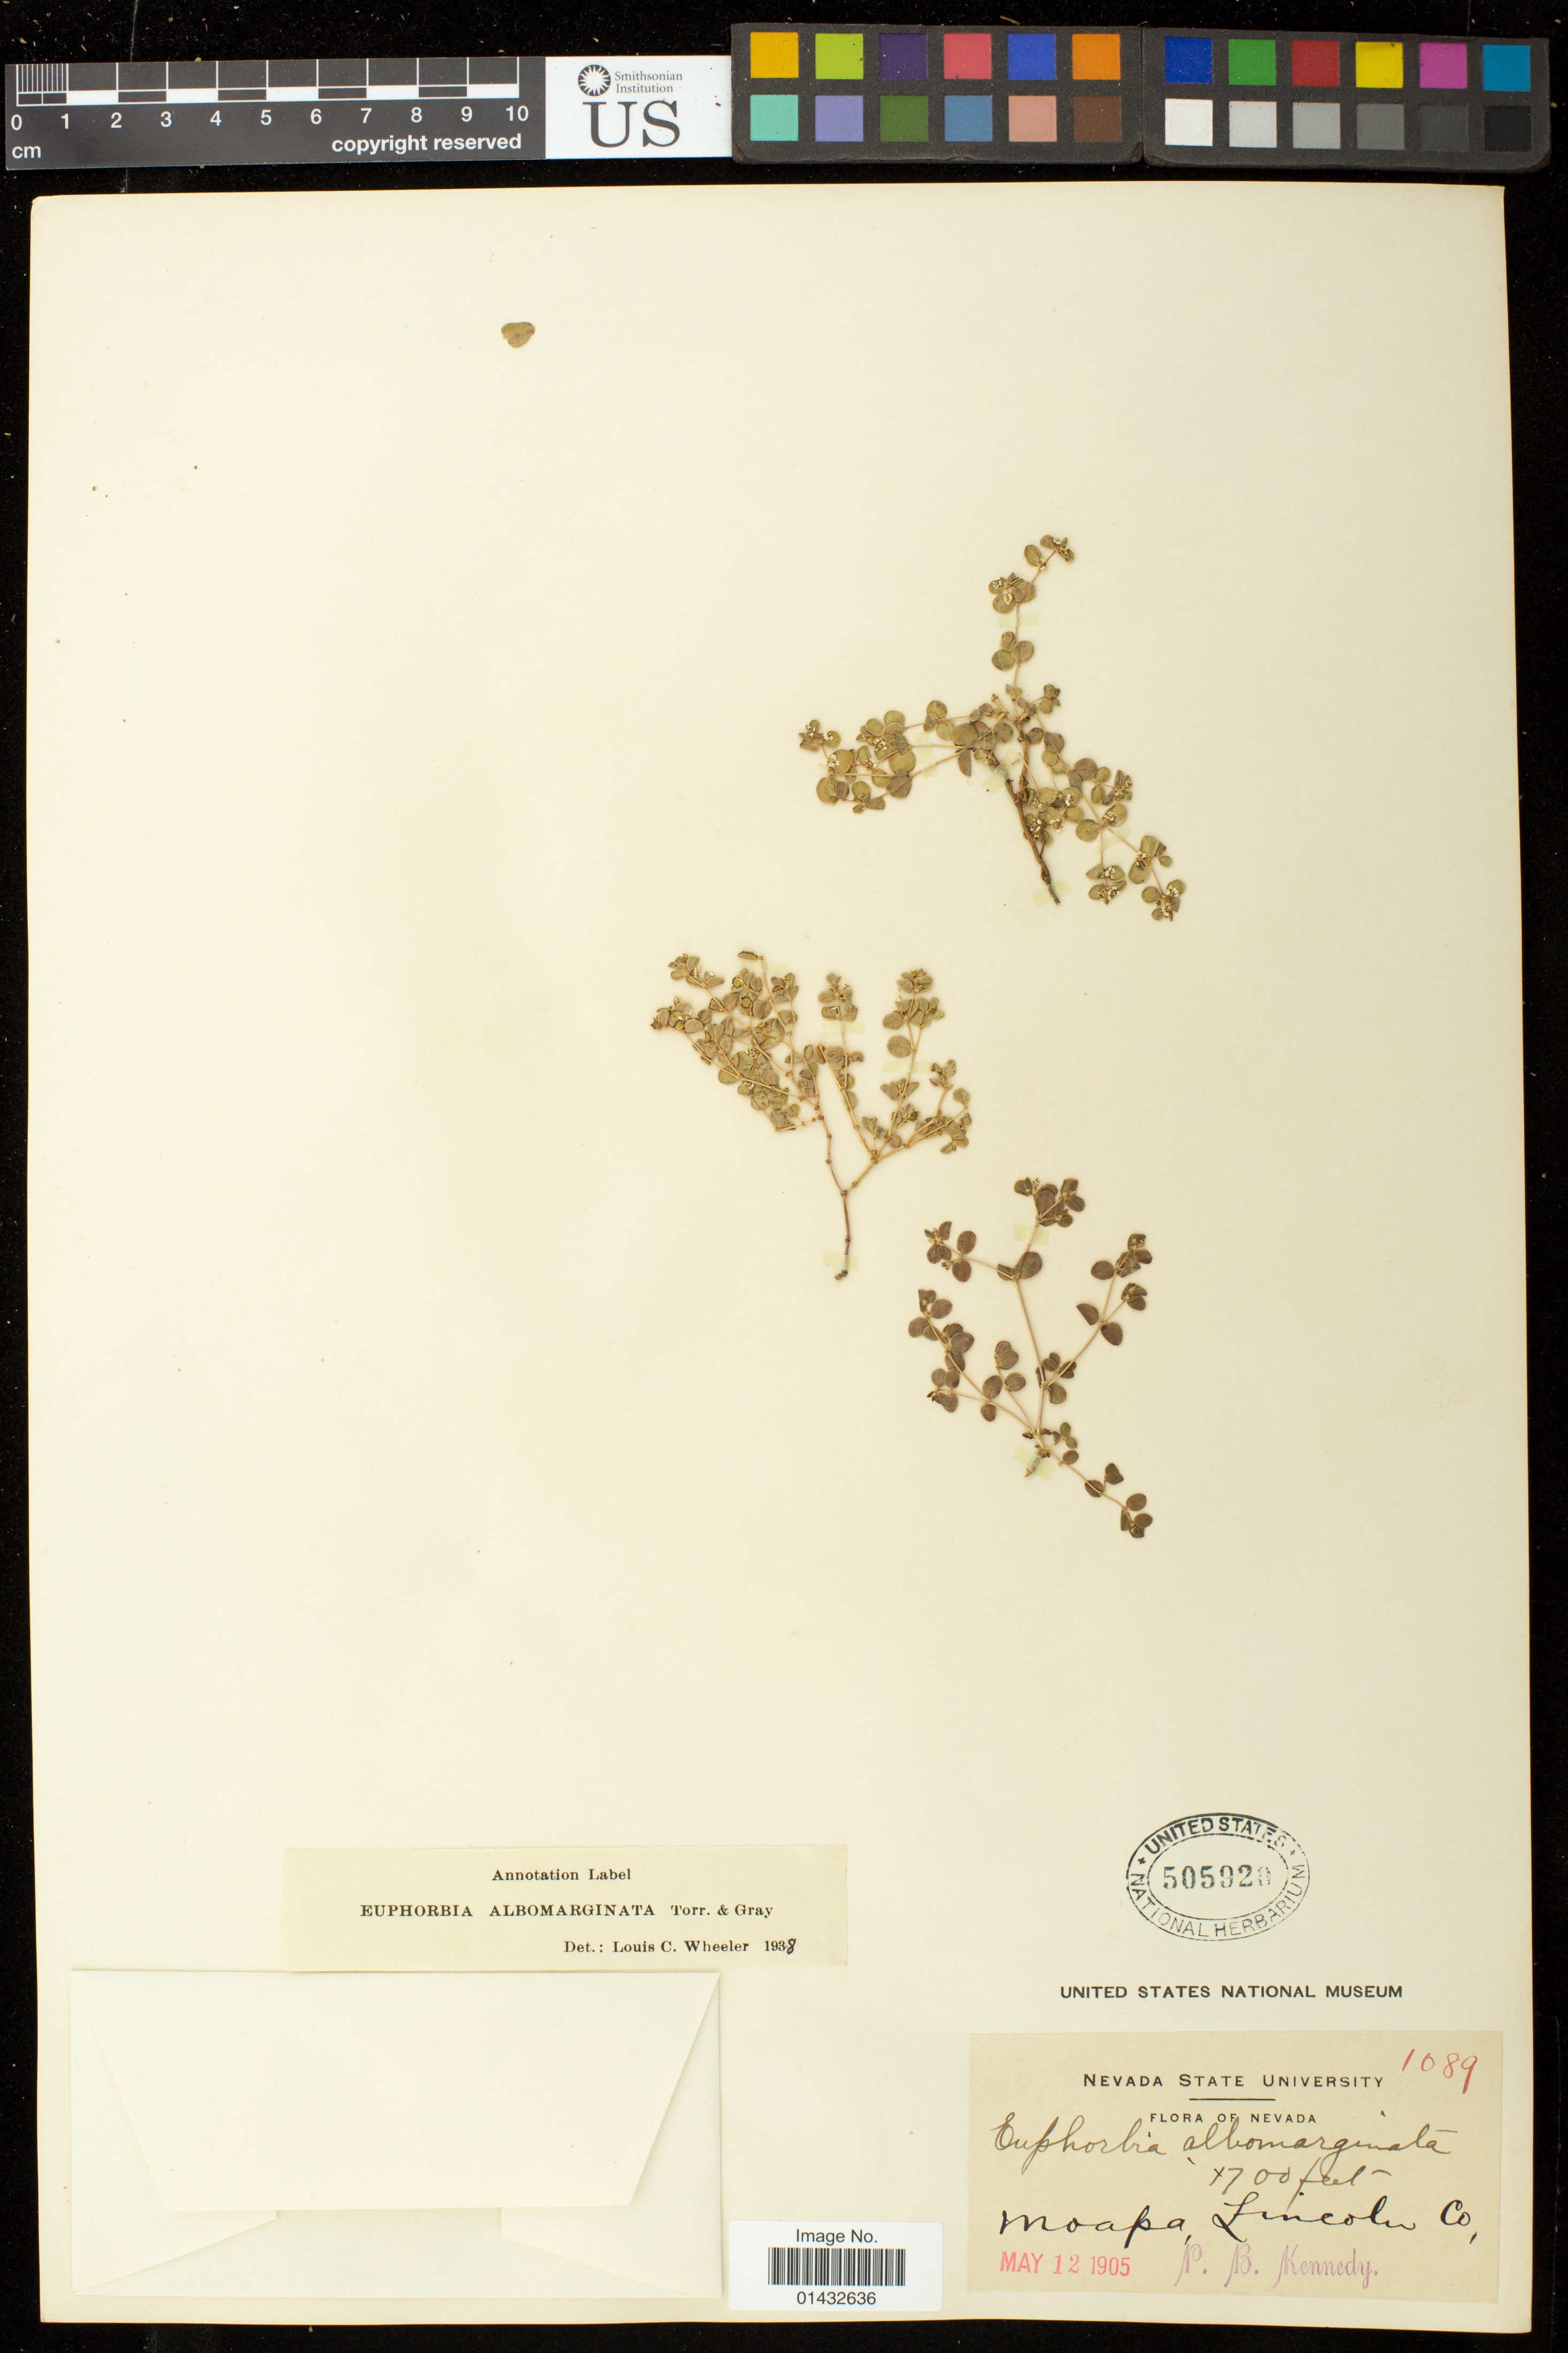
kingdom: Plantae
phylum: Tracheophyta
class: Magnoliopsida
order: Malpighiales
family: Euphorbiaceae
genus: Euphorbia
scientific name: Euphorbia albomarginata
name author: Torr. & A. Gray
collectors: P. B. Kennedy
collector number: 1089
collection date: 1905-05-12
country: United States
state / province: Nevada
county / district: Clark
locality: Moapa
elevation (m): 518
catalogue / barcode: US 505920